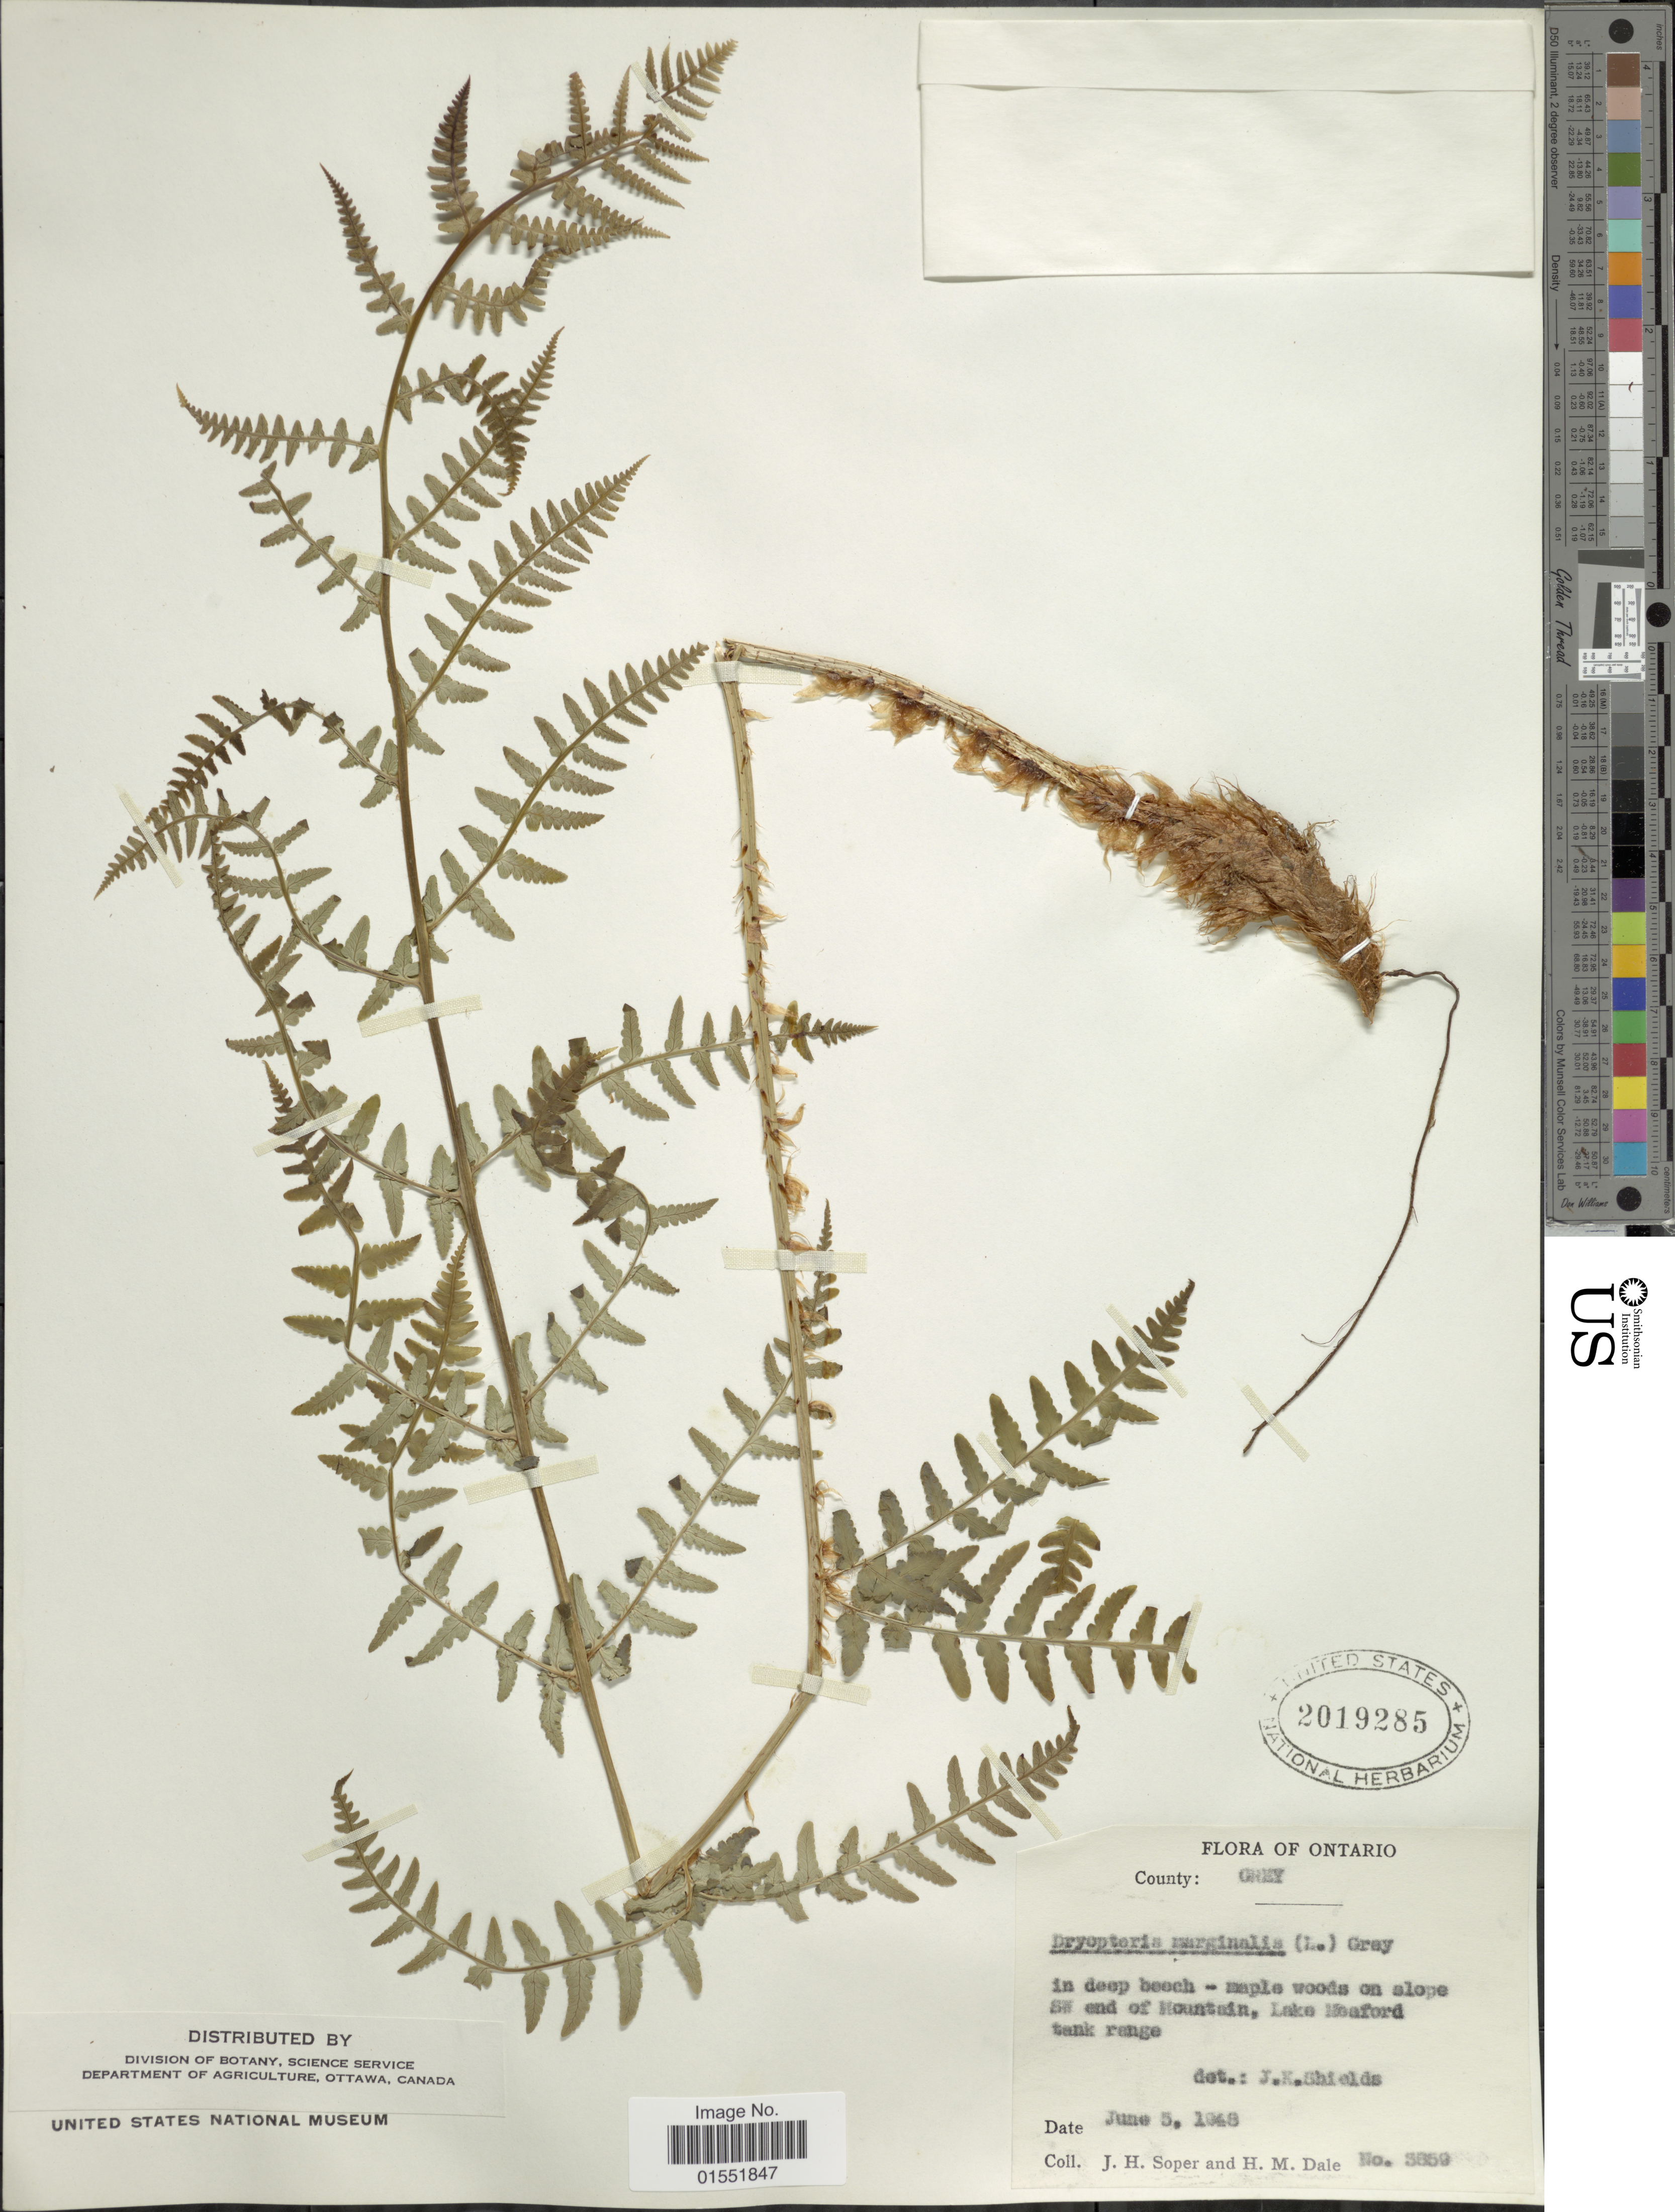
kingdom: Plantae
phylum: Tracheophyta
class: Polypodiopsida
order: Polypodiales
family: Dryopteridaceae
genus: Dryopteris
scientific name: Dryopteris marginalis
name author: (L.) A. Gray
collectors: J. H. Soper & H. M. Dale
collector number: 3859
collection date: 1948-06-05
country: Canada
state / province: Ontario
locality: County: Grey. SE end of Mountain, Lake Meaford tank range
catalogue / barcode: US 2019285